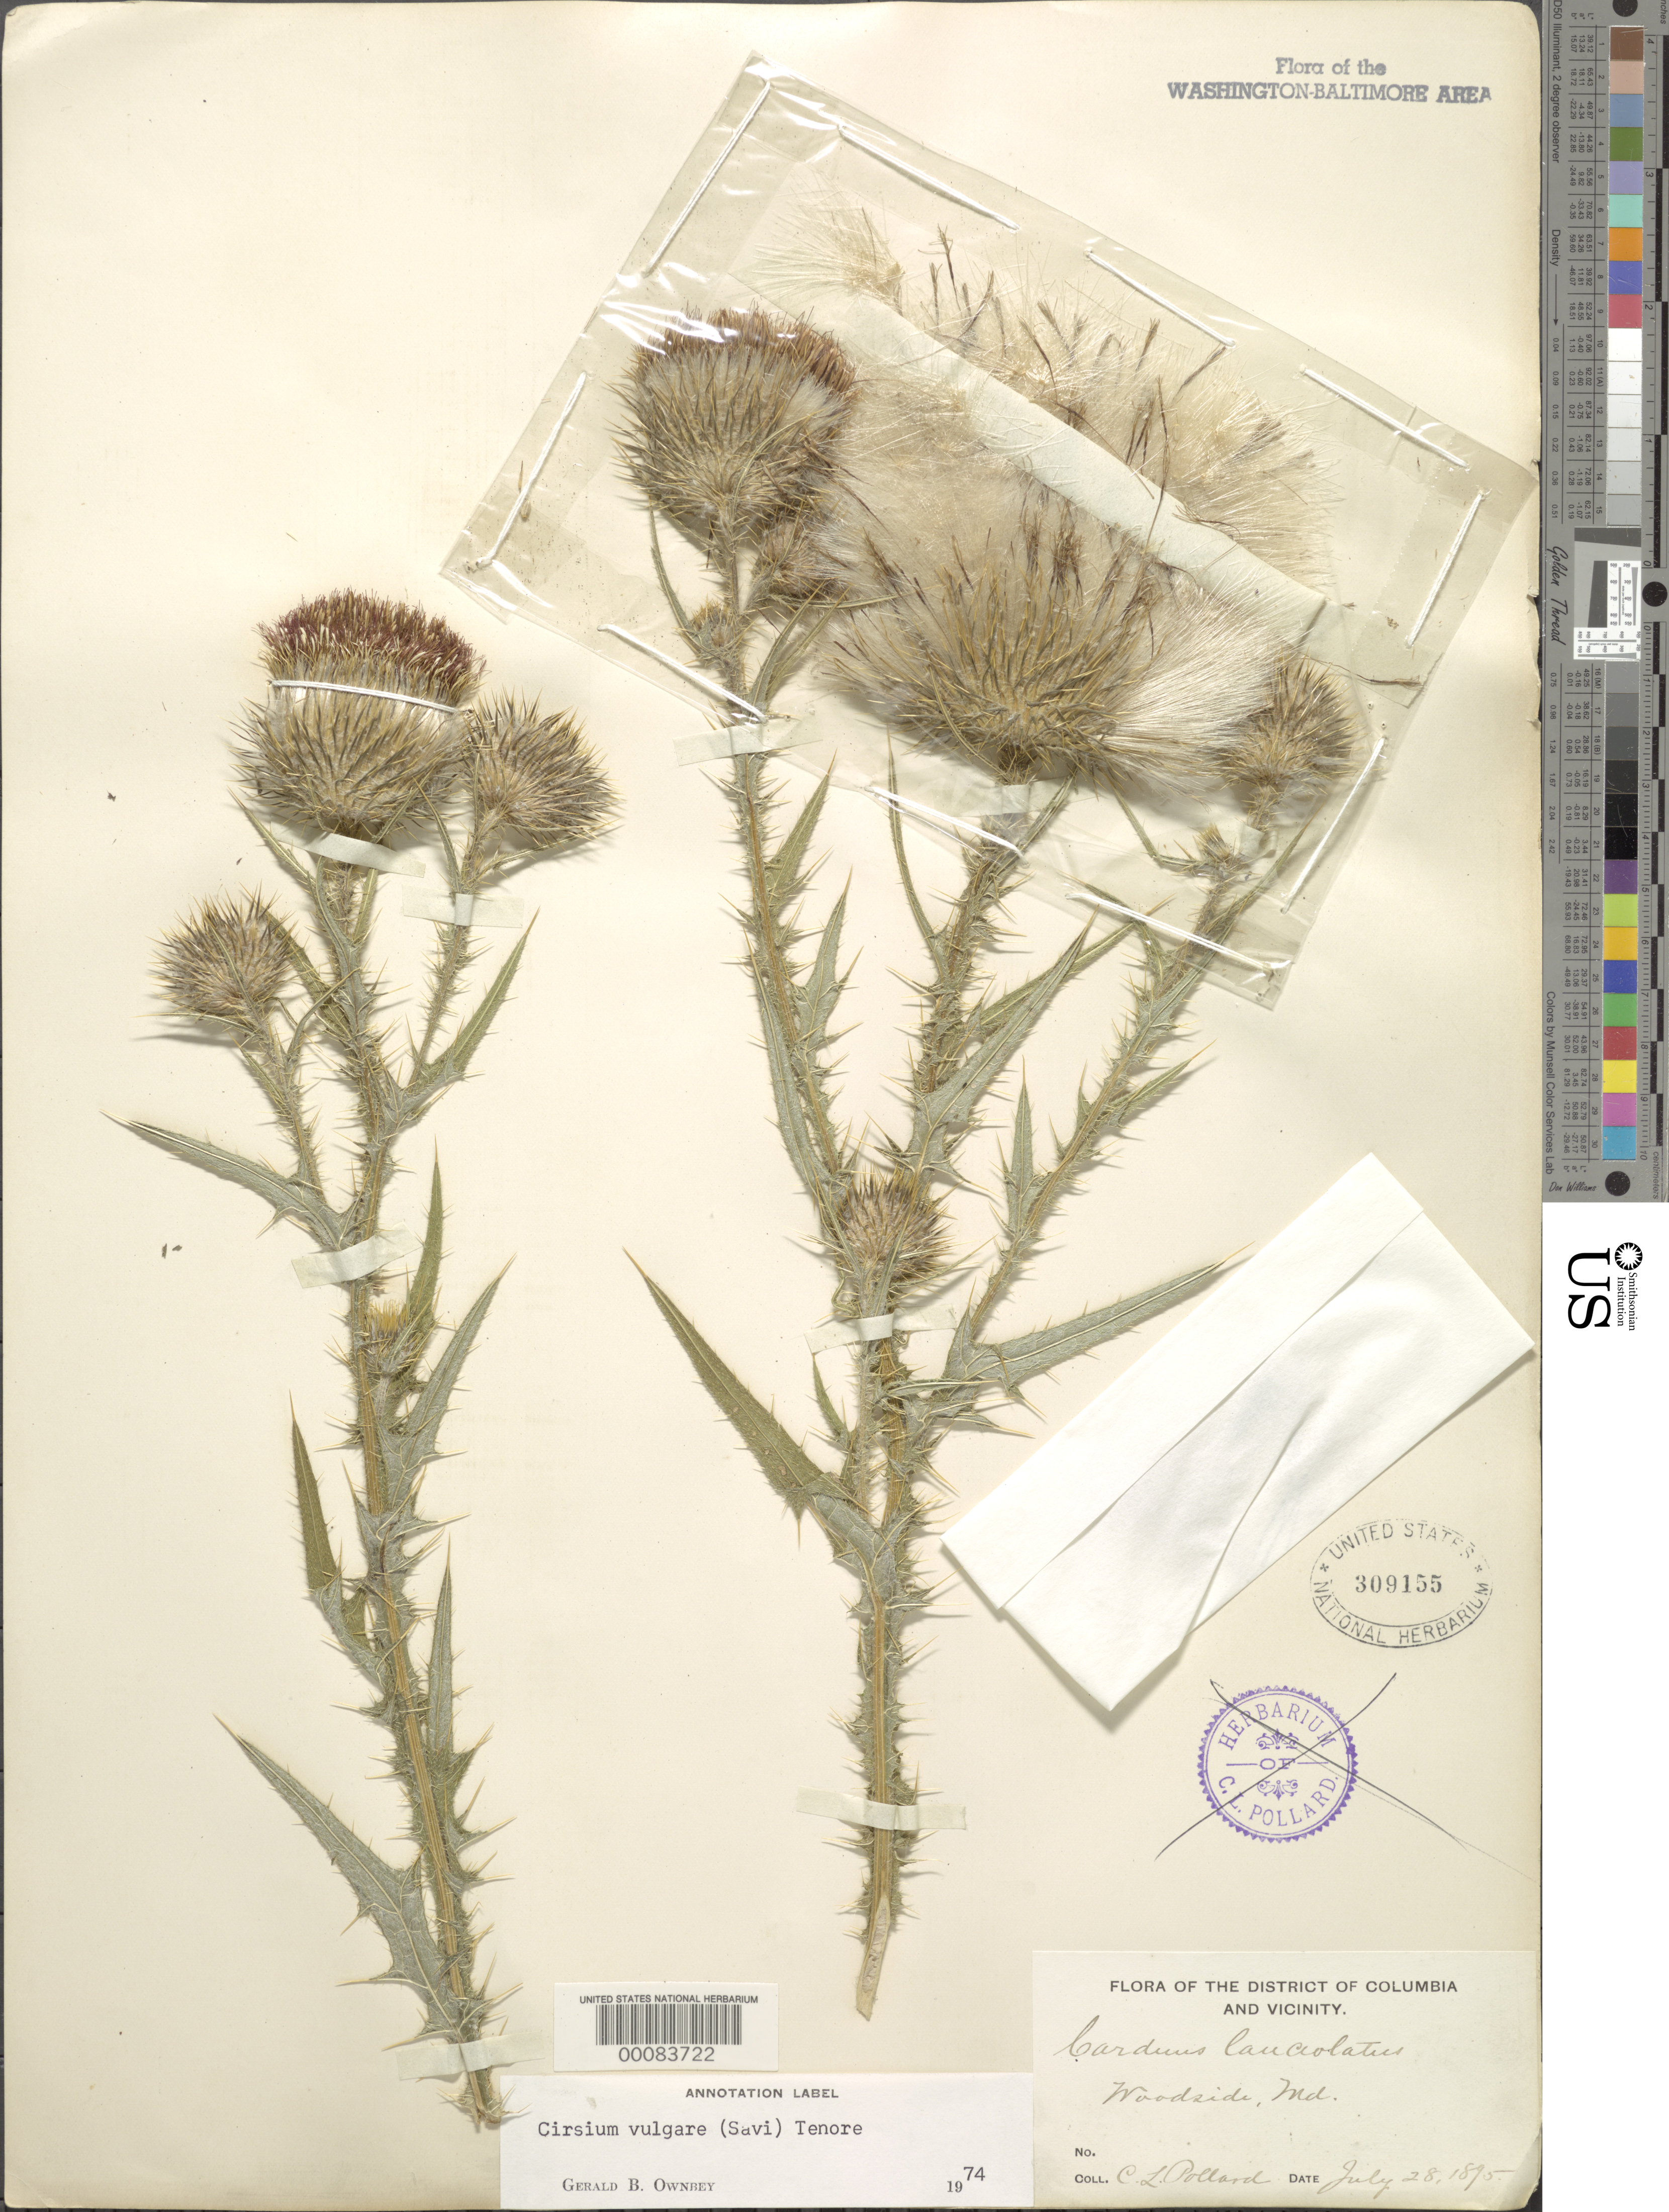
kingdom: Plantae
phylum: Tracheophyta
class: Magnoliopsida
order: Asterales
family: Asteraceae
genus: Cirsium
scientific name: Cirsium vulgare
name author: (Savi) Ten.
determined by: Ownbey, G. B.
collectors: C. L. Pollard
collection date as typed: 28 Jul 1895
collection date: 1895-07-28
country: United States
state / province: Maryland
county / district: Montgomery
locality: Woodside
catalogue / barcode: US 309155